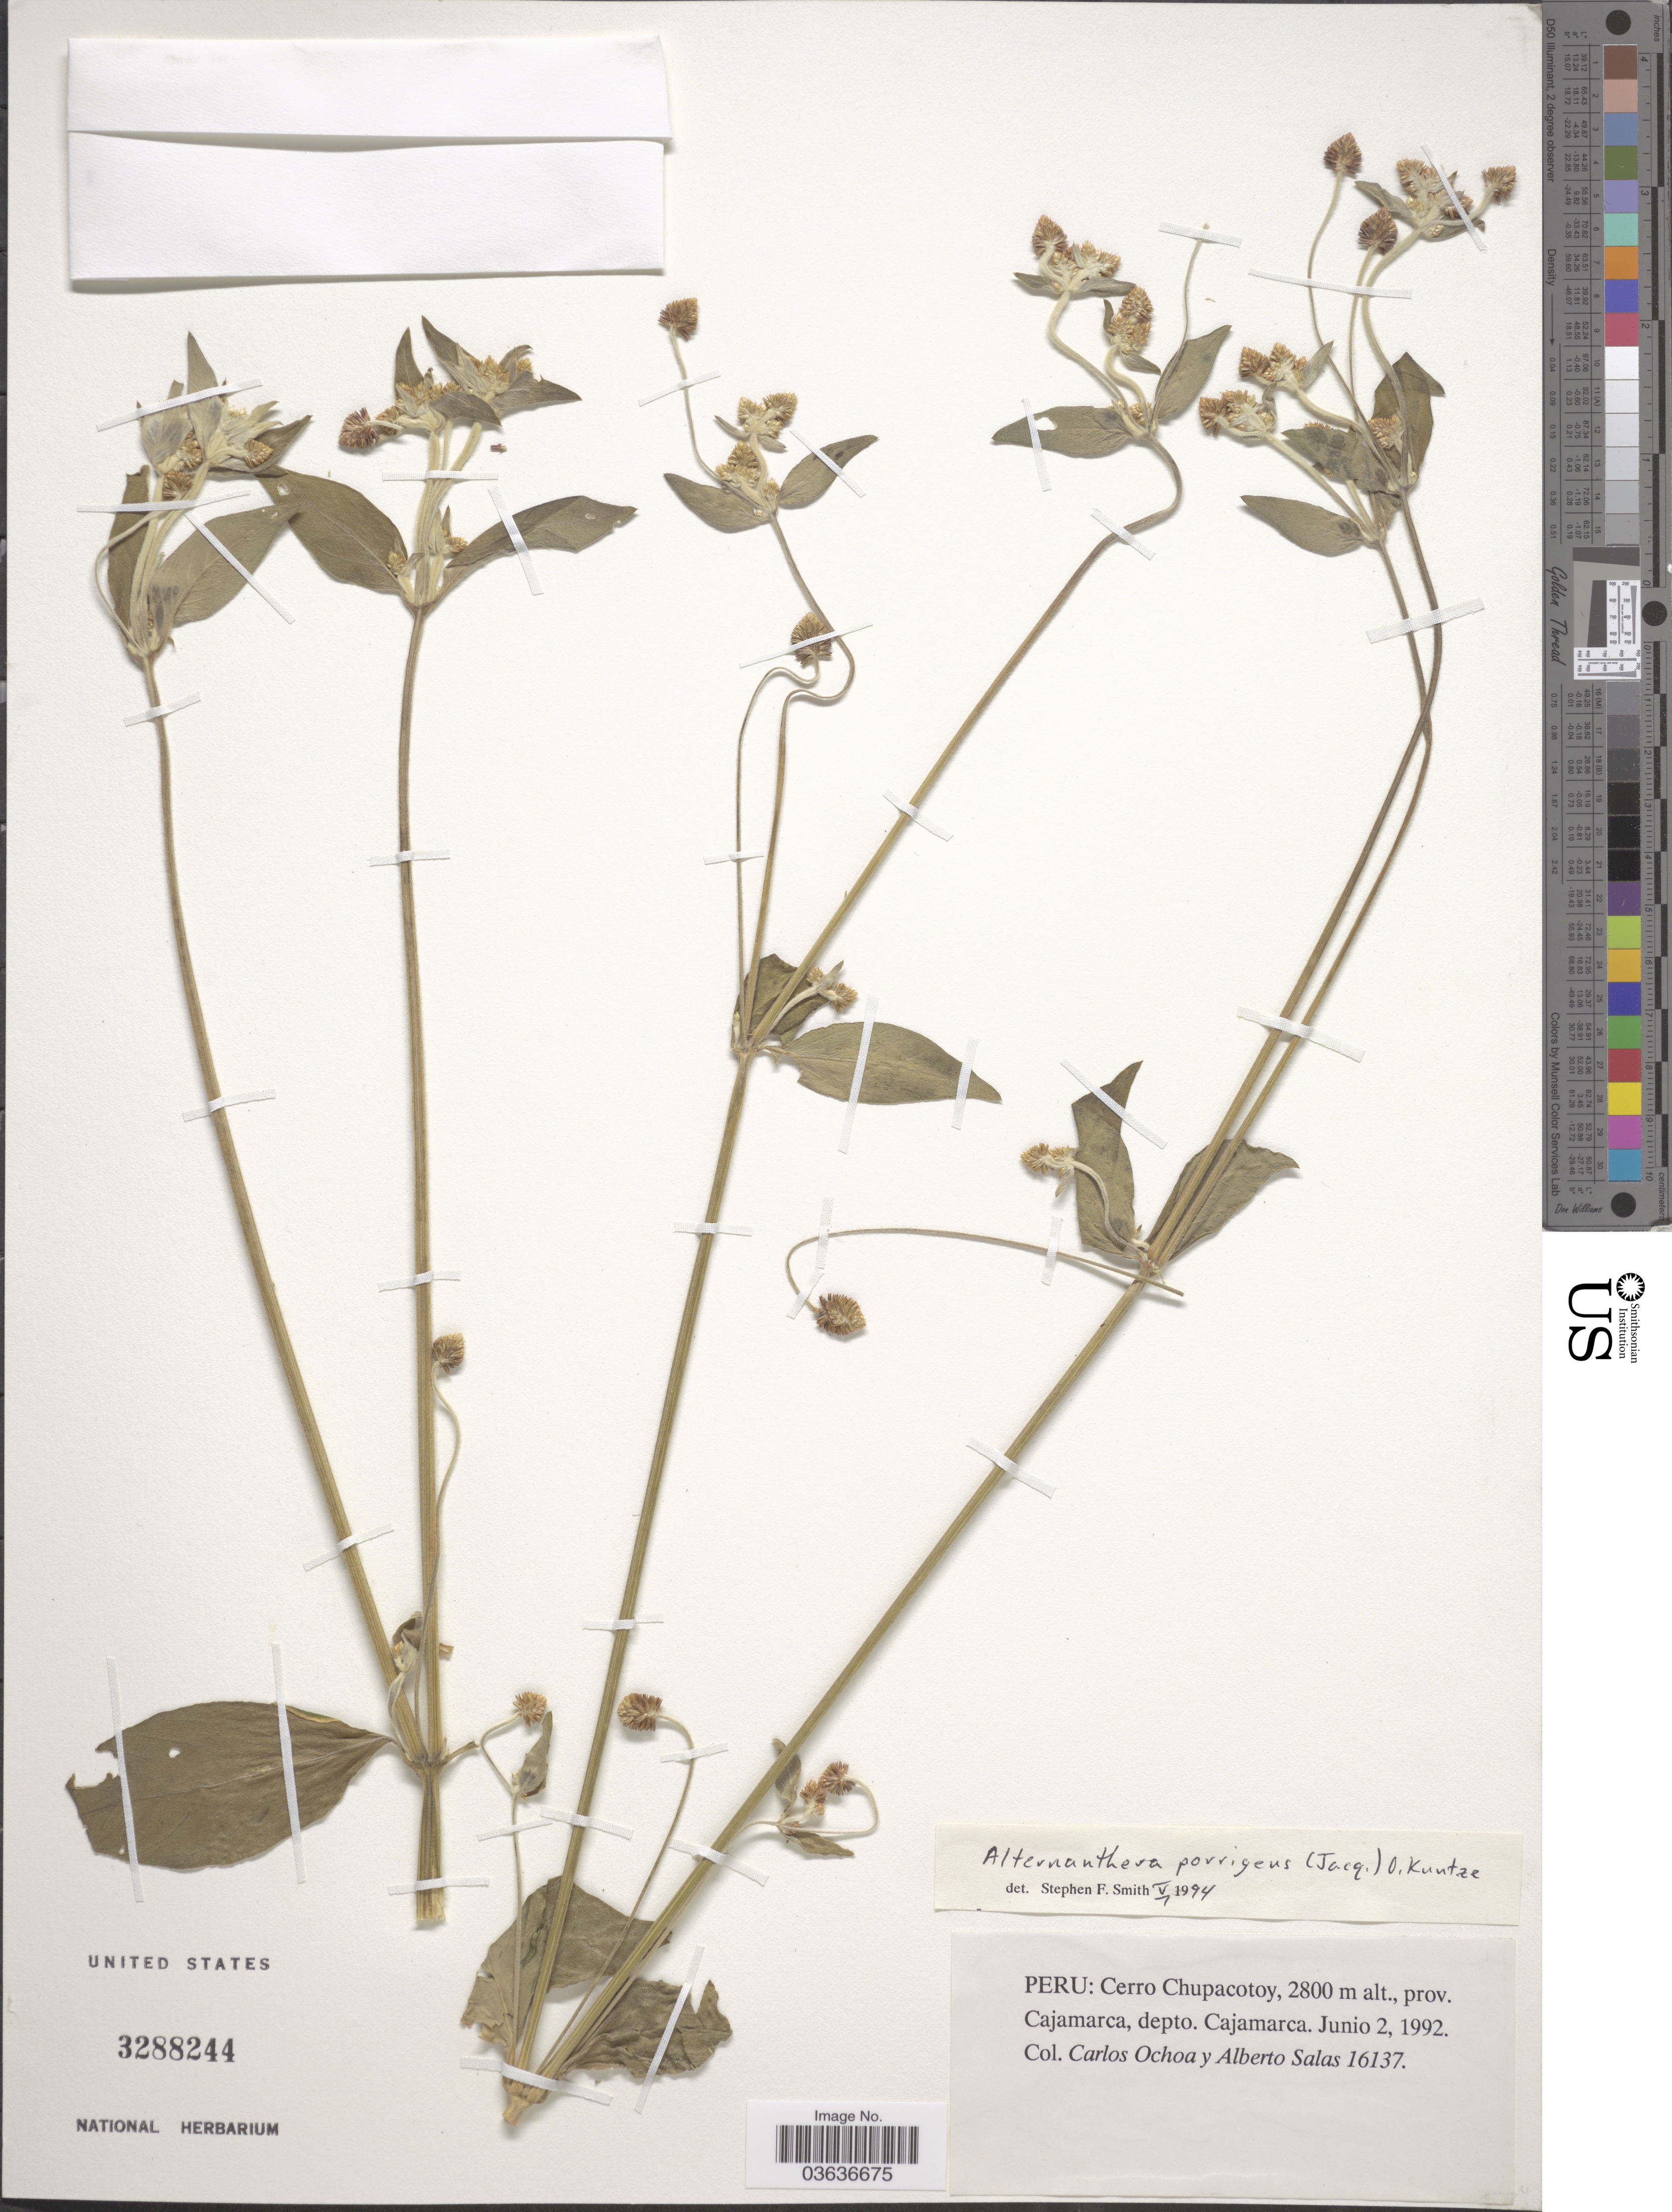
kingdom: Plantae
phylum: Tracheophyta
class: Magnoliopsida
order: Caryophyllales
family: Amaranthaceae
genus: Alternanthera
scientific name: Alternanthera porrigens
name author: (Jacq.) Kuntze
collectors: C. M. Ochoa & A. Salas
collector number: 16137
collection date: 1992-06-02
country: Peru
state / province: Cajamarca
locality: Cerro Chupacotoy, prov. Cajamarca, depto. Cajamarca.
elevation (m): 2800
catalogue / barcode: US 3288244